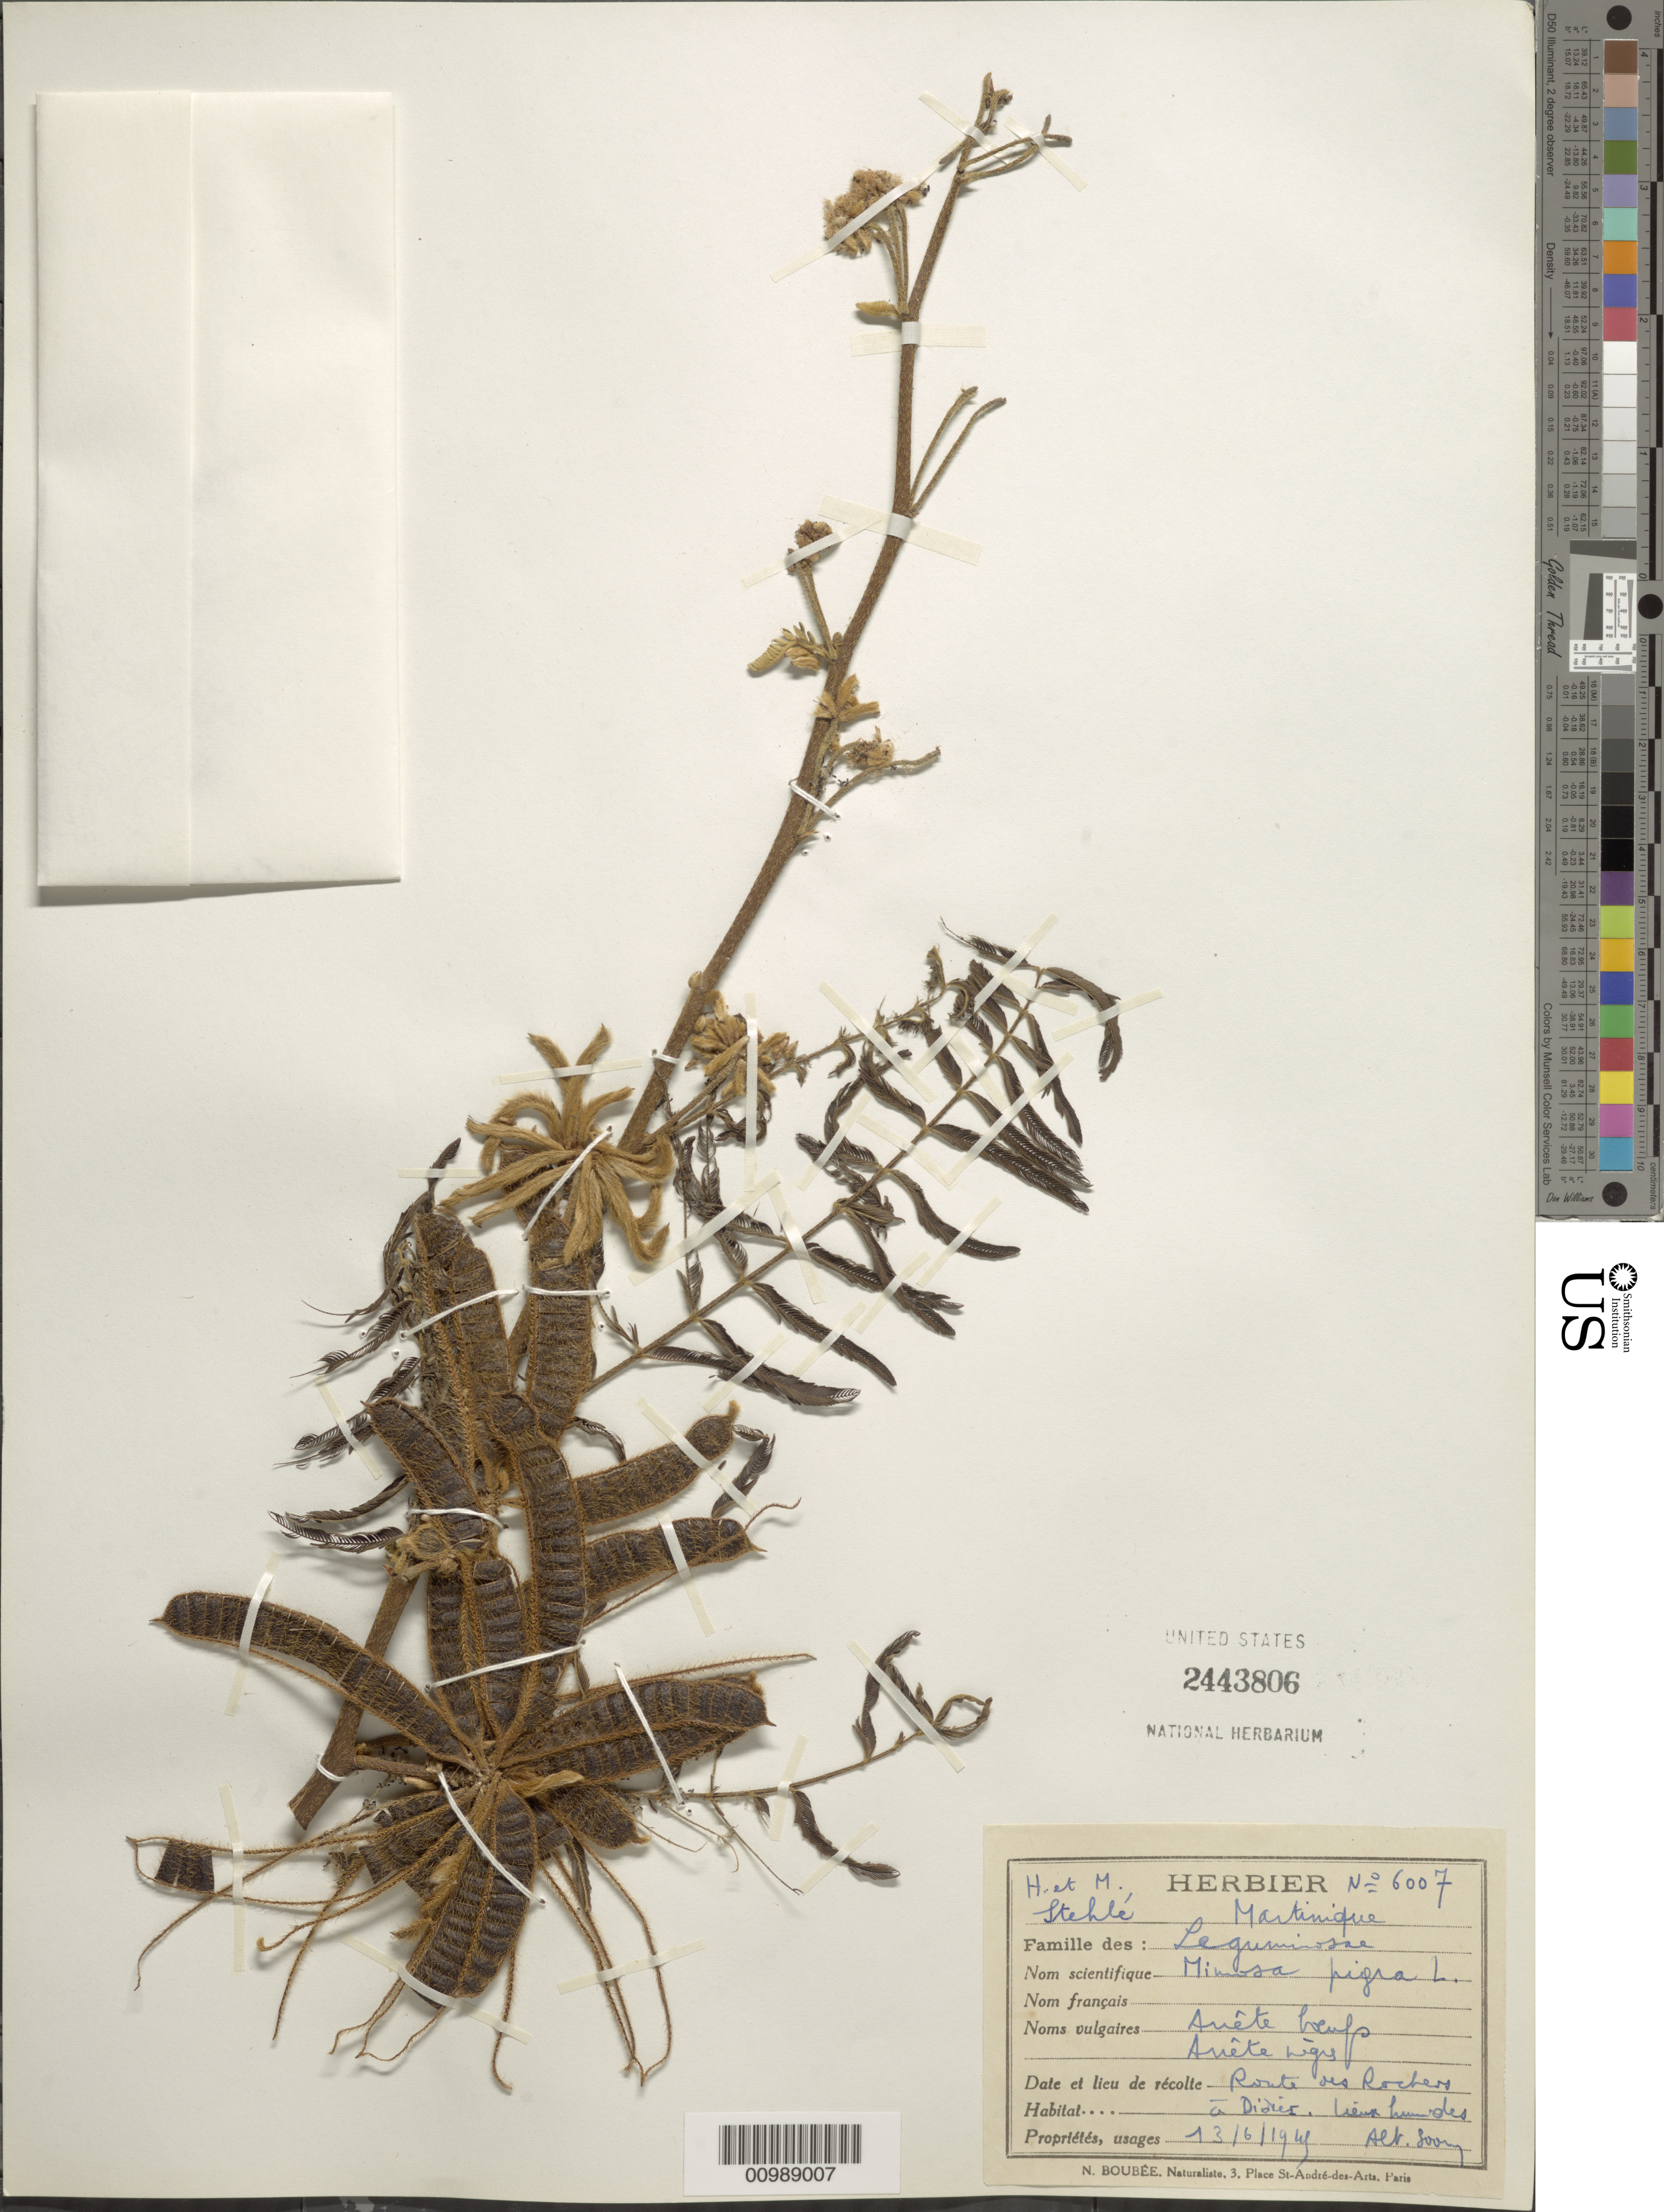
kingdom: Plantae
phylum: Tracheophyta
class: Magnoliopsida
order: Fabales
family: Fabaceae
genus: Mimosa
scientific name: Mimosa pigra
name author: L.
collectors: H. Stehlé & M. Stehlé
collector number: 6007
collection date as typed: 13 Jun 1919 or 13 Jun 1914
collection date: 1914-06-13 or 1919-06-13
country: Martinique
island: Martinique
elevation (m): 800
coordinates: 0 N, 0 E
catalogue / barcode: US 2443806